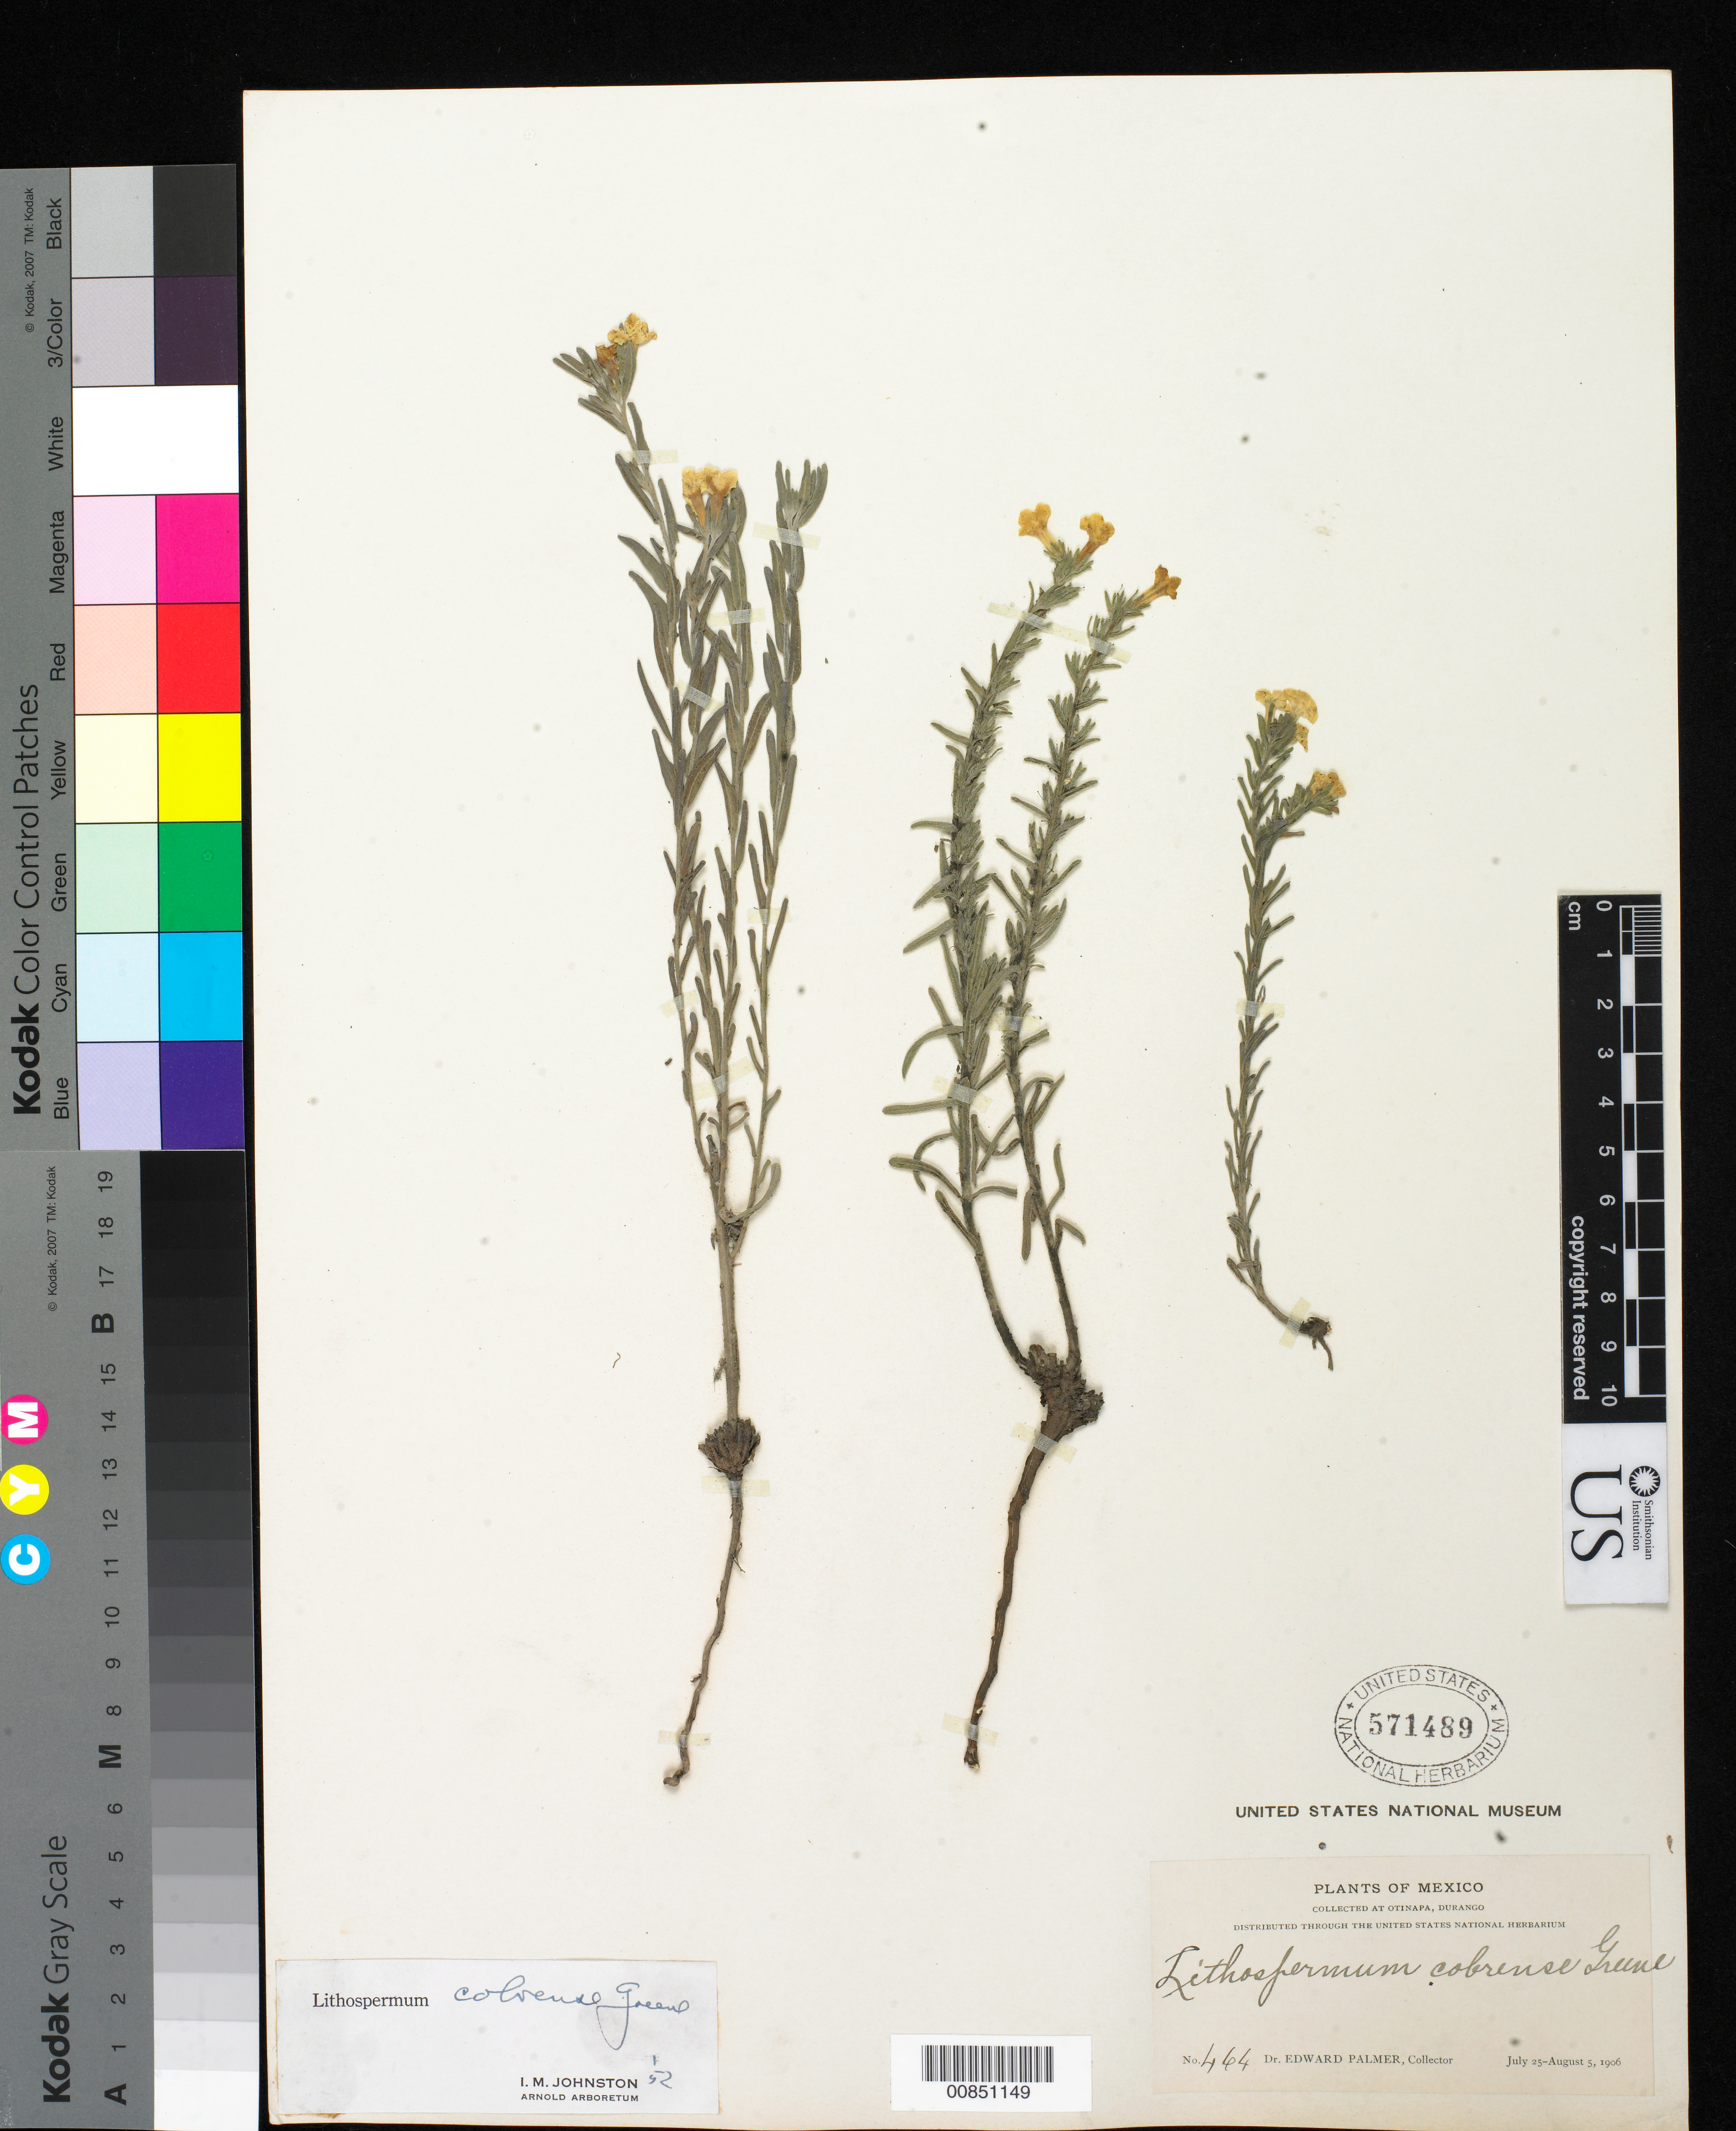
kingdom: Plantae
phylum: Tracheophyta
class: Magnoliopsida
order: Boraginales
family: Boraginaceae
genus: Lithospermum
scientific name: Lithospermum cobrense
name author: Greene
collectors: E. Palmer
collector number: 464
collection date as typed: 25 Jul 1906 to 05 Aug 1906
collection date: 1906-07-25/1906-08-05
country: Mexico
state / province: Durango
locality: Otinapa, Durango.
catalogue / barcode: US 571489